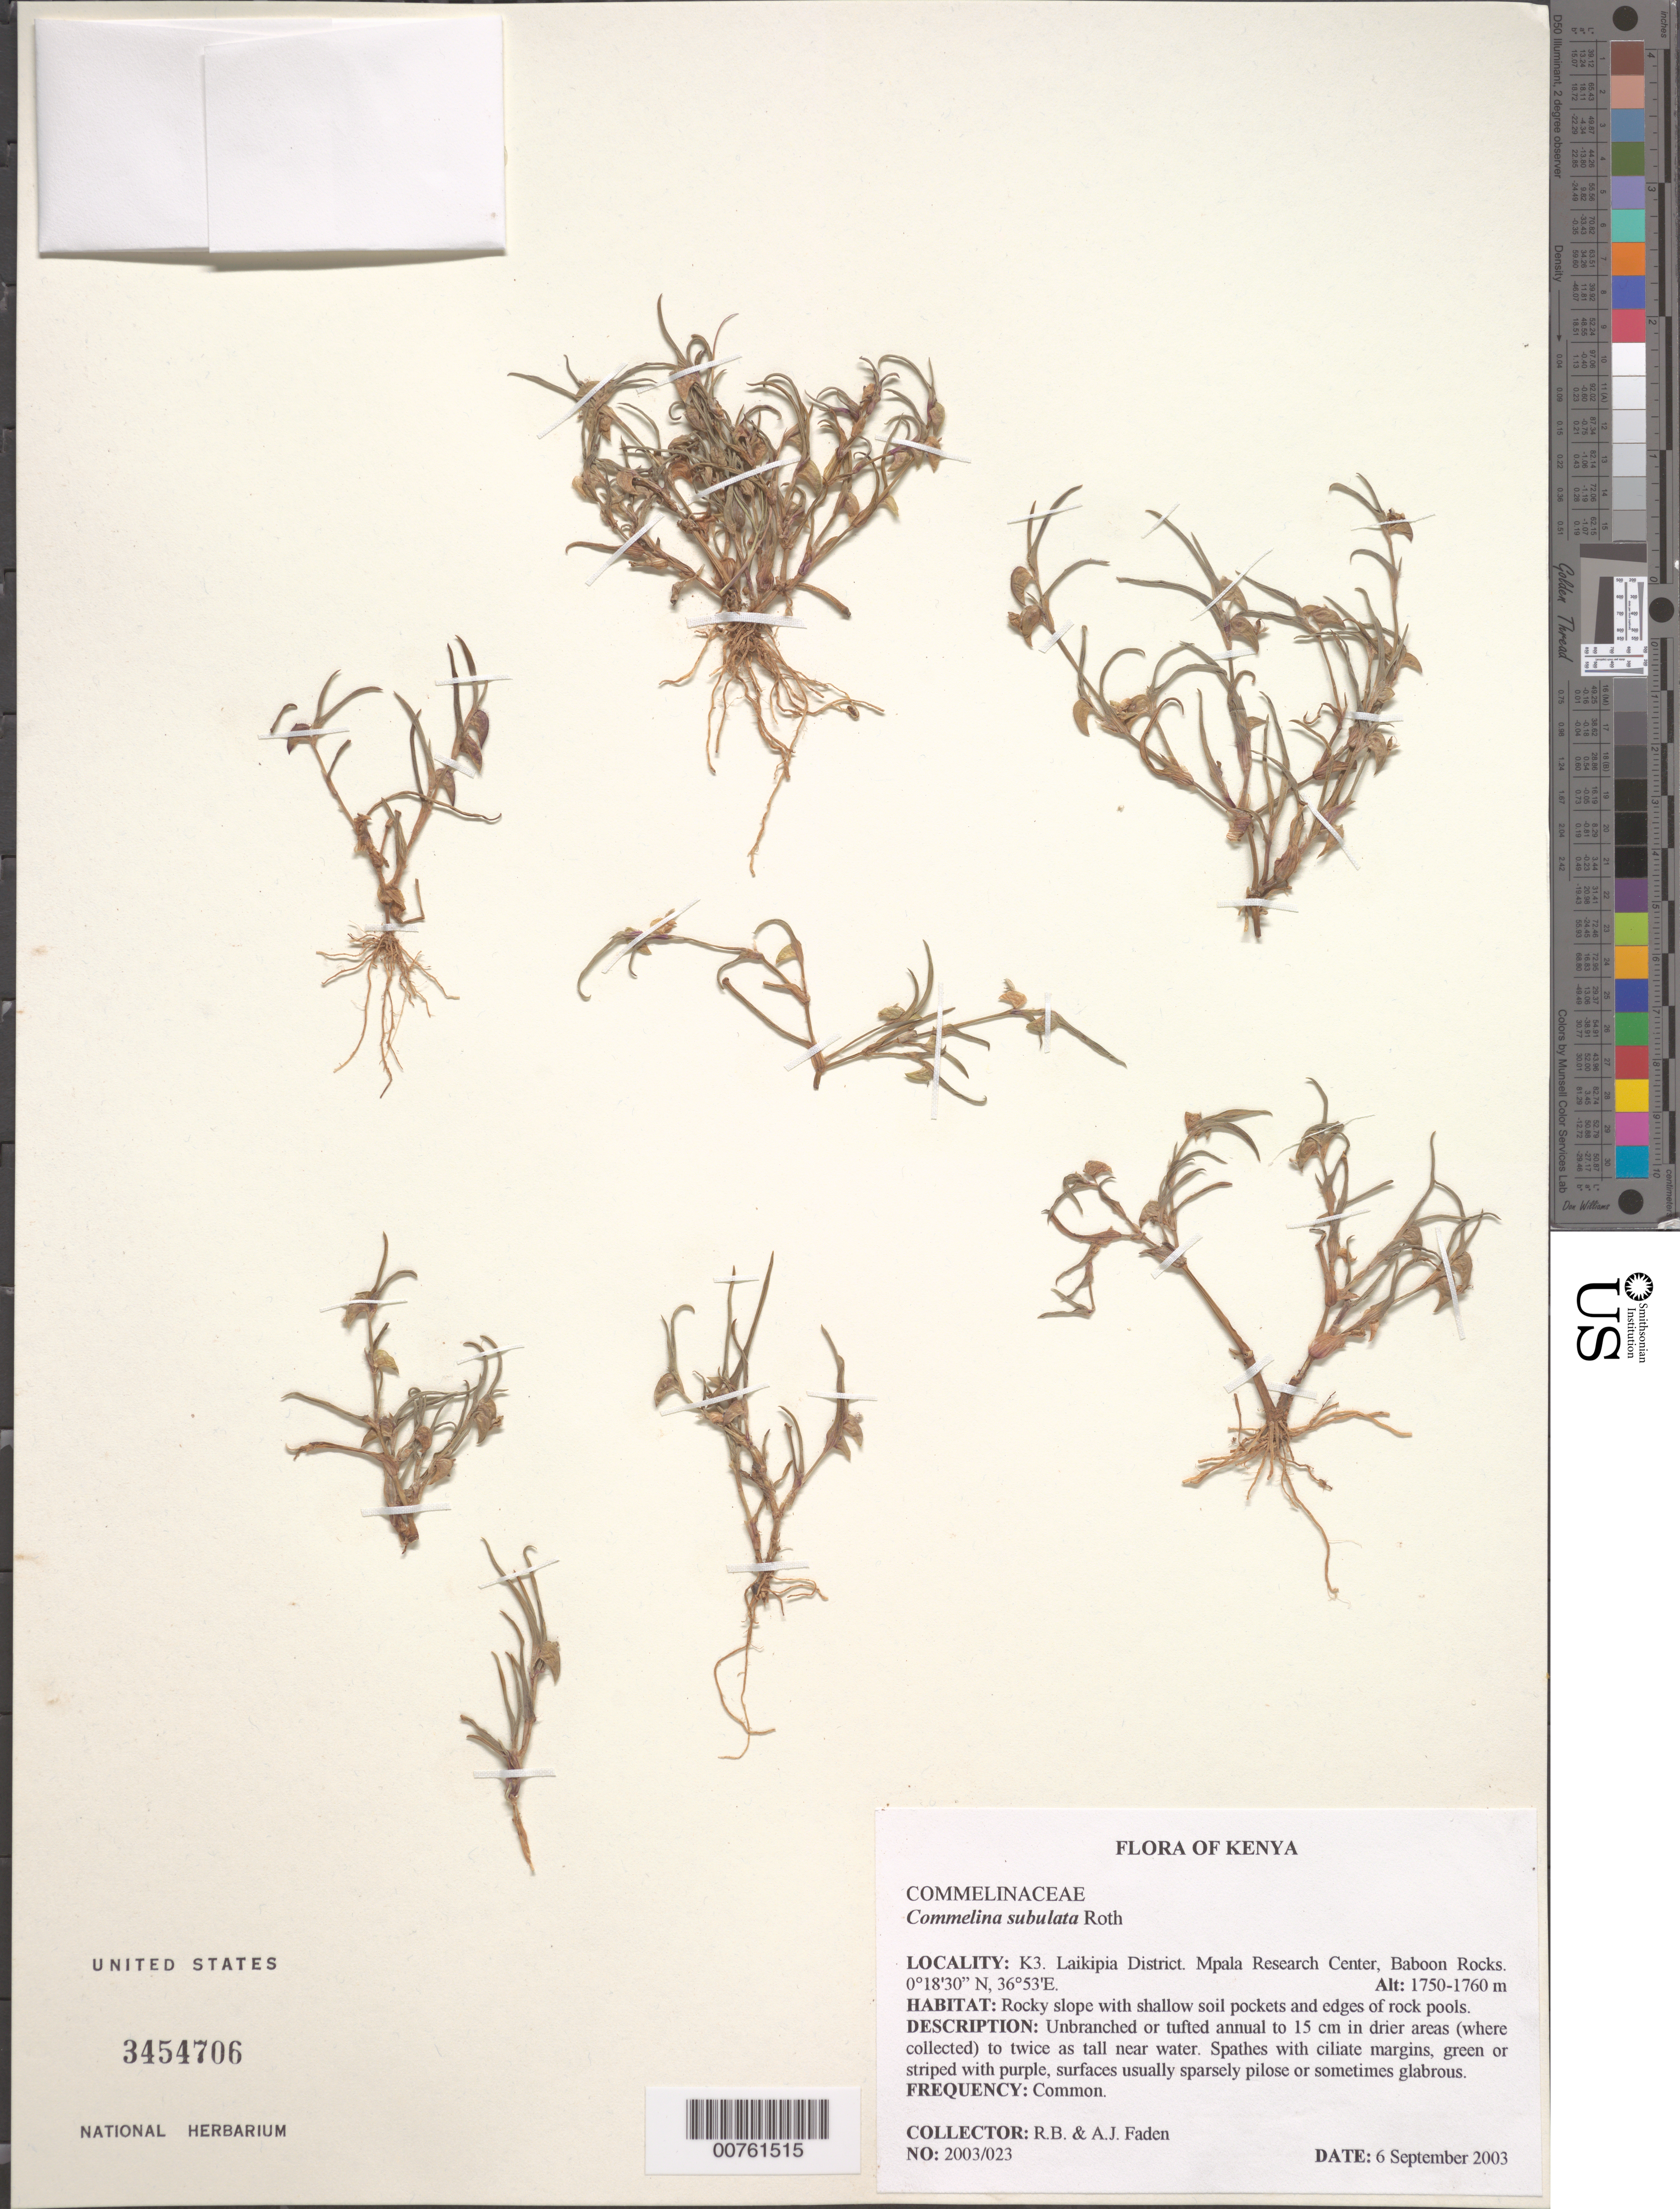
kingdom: Plantae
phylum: Tracheophyta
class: Liliopsida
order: Commelinales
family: Commelinaceae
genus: Commelina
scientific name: Commelina subulata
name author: Roth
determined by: Faden, Robert B., (US), Smithsonian Institution - National Museum of Natural History (UNITED STATES)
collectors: R. B. Faden & A. J. Faden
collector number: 2003/023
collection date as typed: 07 Sep 2003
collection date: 2003-09-06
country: Kenya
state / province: Laikipia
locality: K3. Mpala Research Center, Baboon Rocks.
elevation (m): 1750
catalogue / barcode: US 3454706